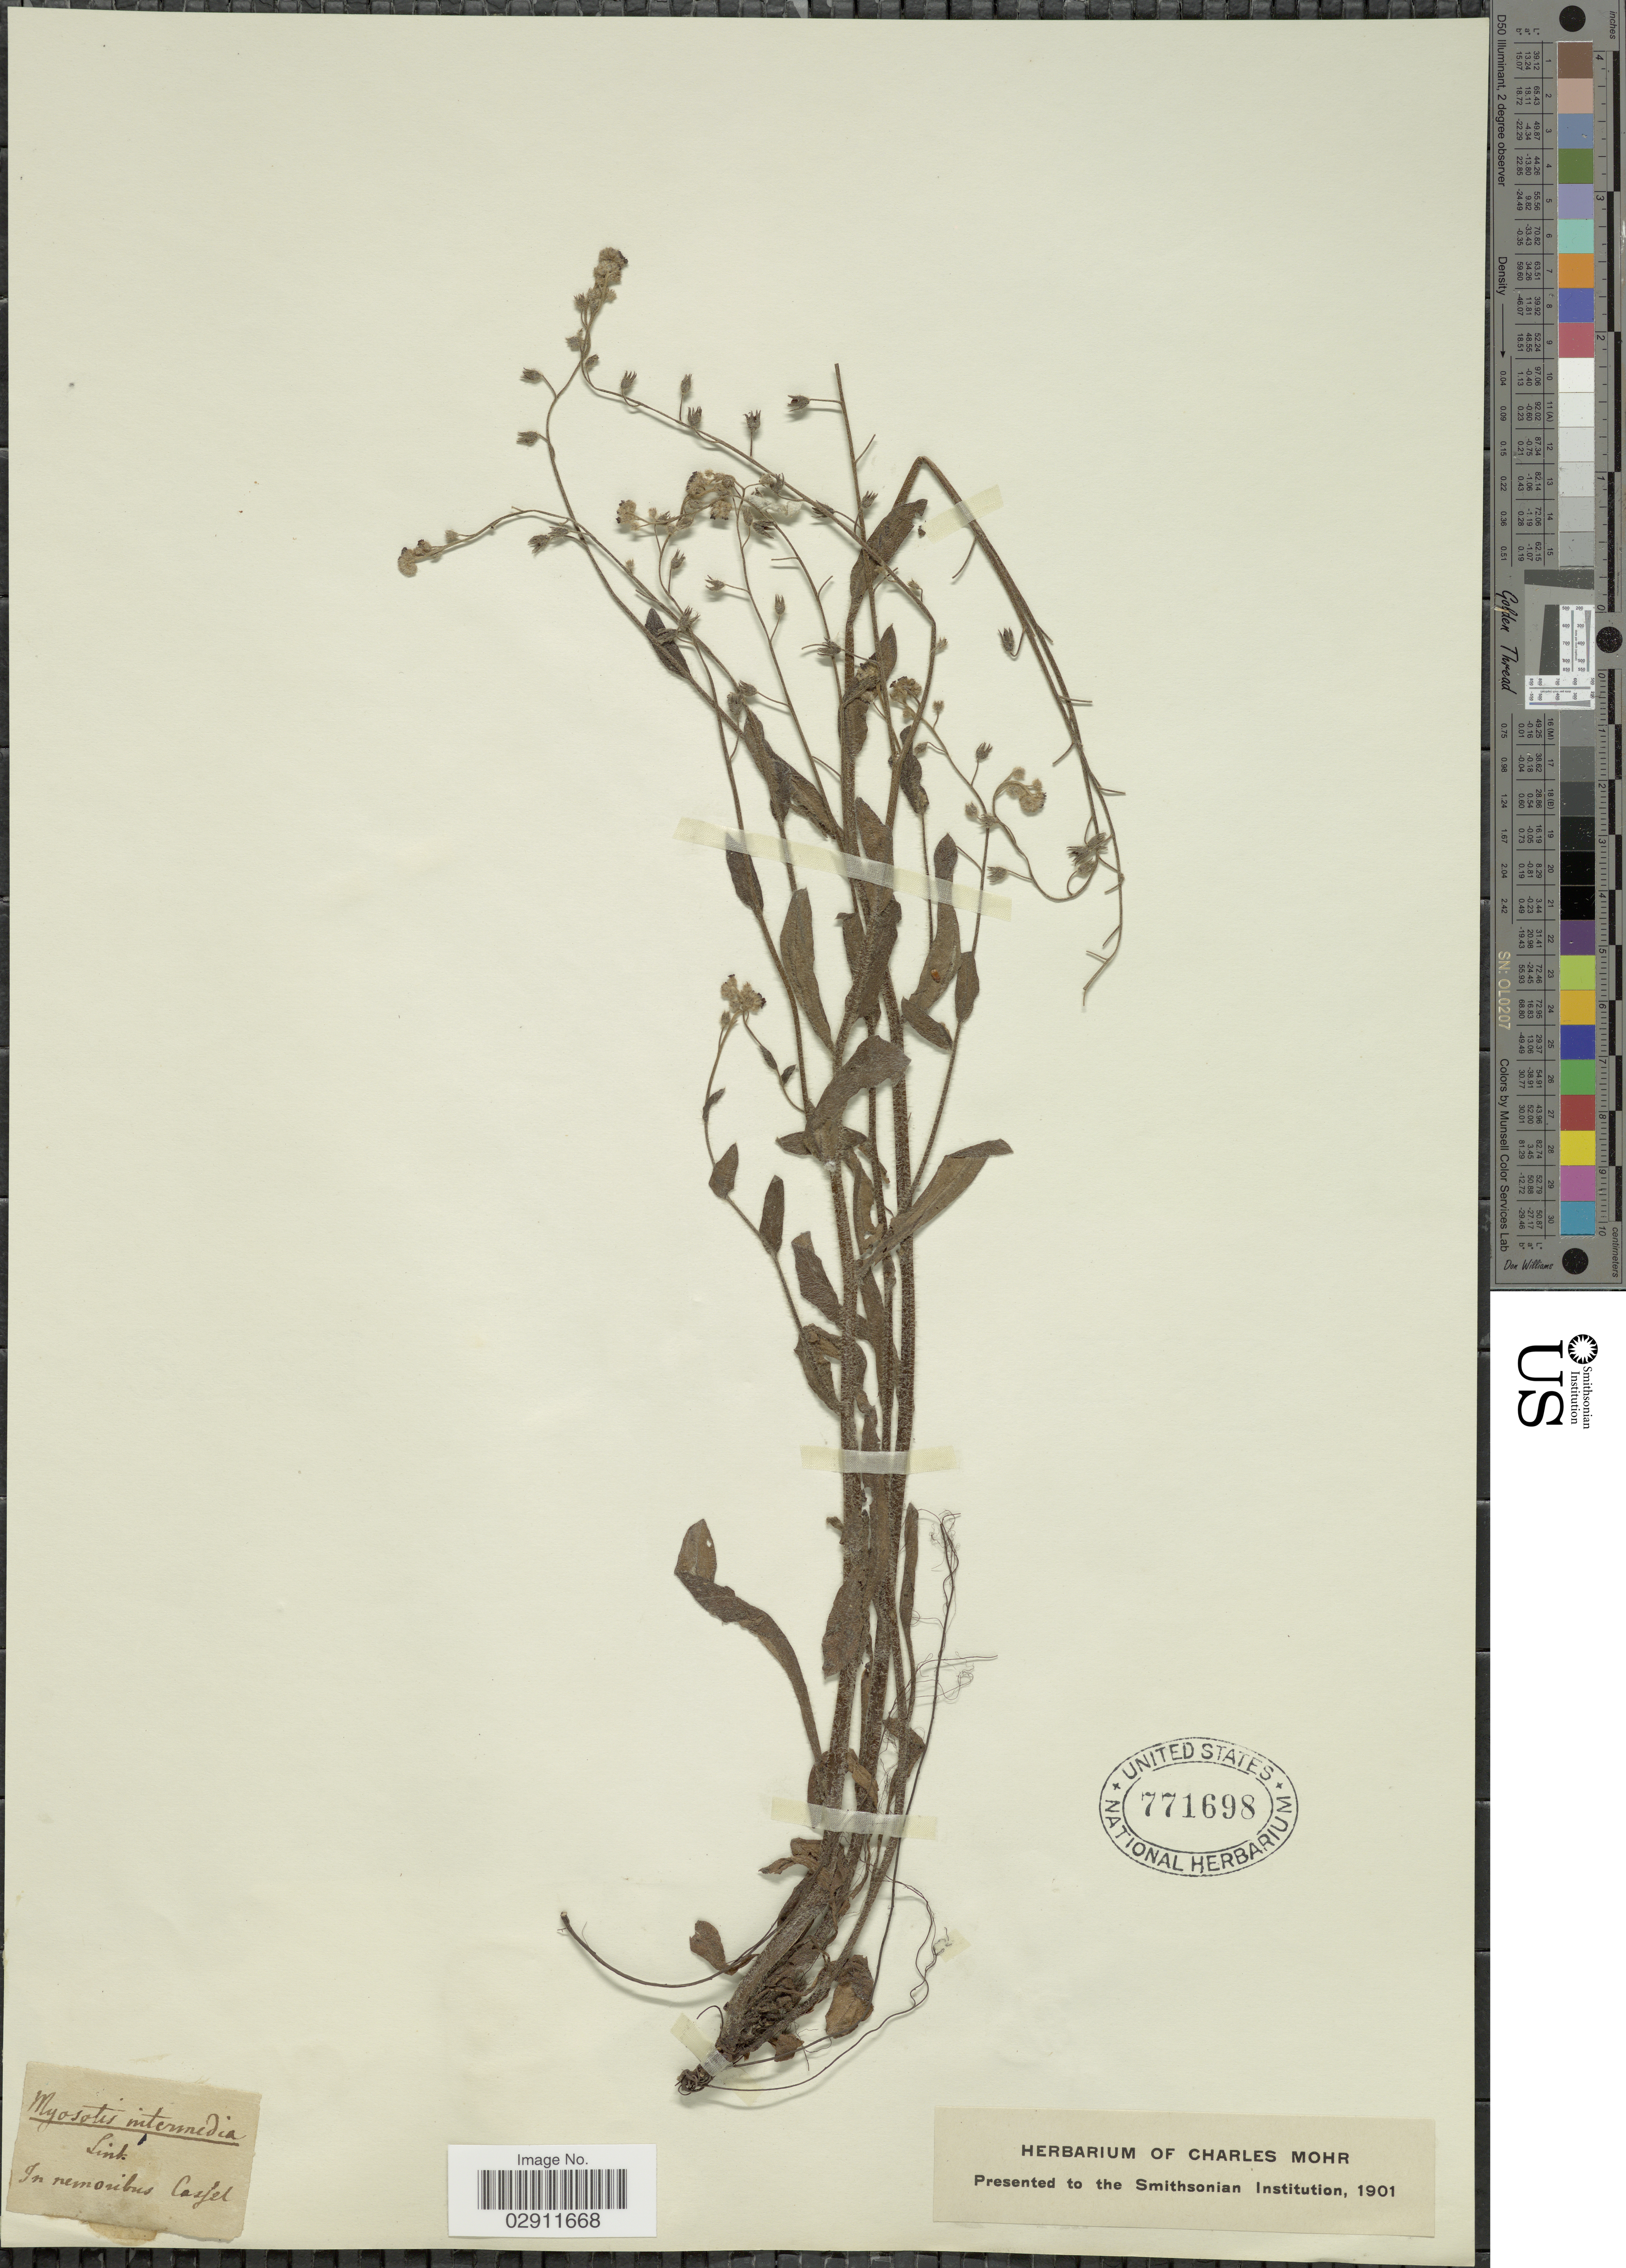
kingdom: Plantae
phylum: Tracheophyta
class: Magnoliopsida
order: Boraginales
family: Boraginaceae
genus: Myosotis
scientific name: Myosotis intermedia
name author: Link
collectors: ex herb. Charles Mohr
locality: In nemosibus Casfel. [unsure placement]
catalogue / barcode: US 771698